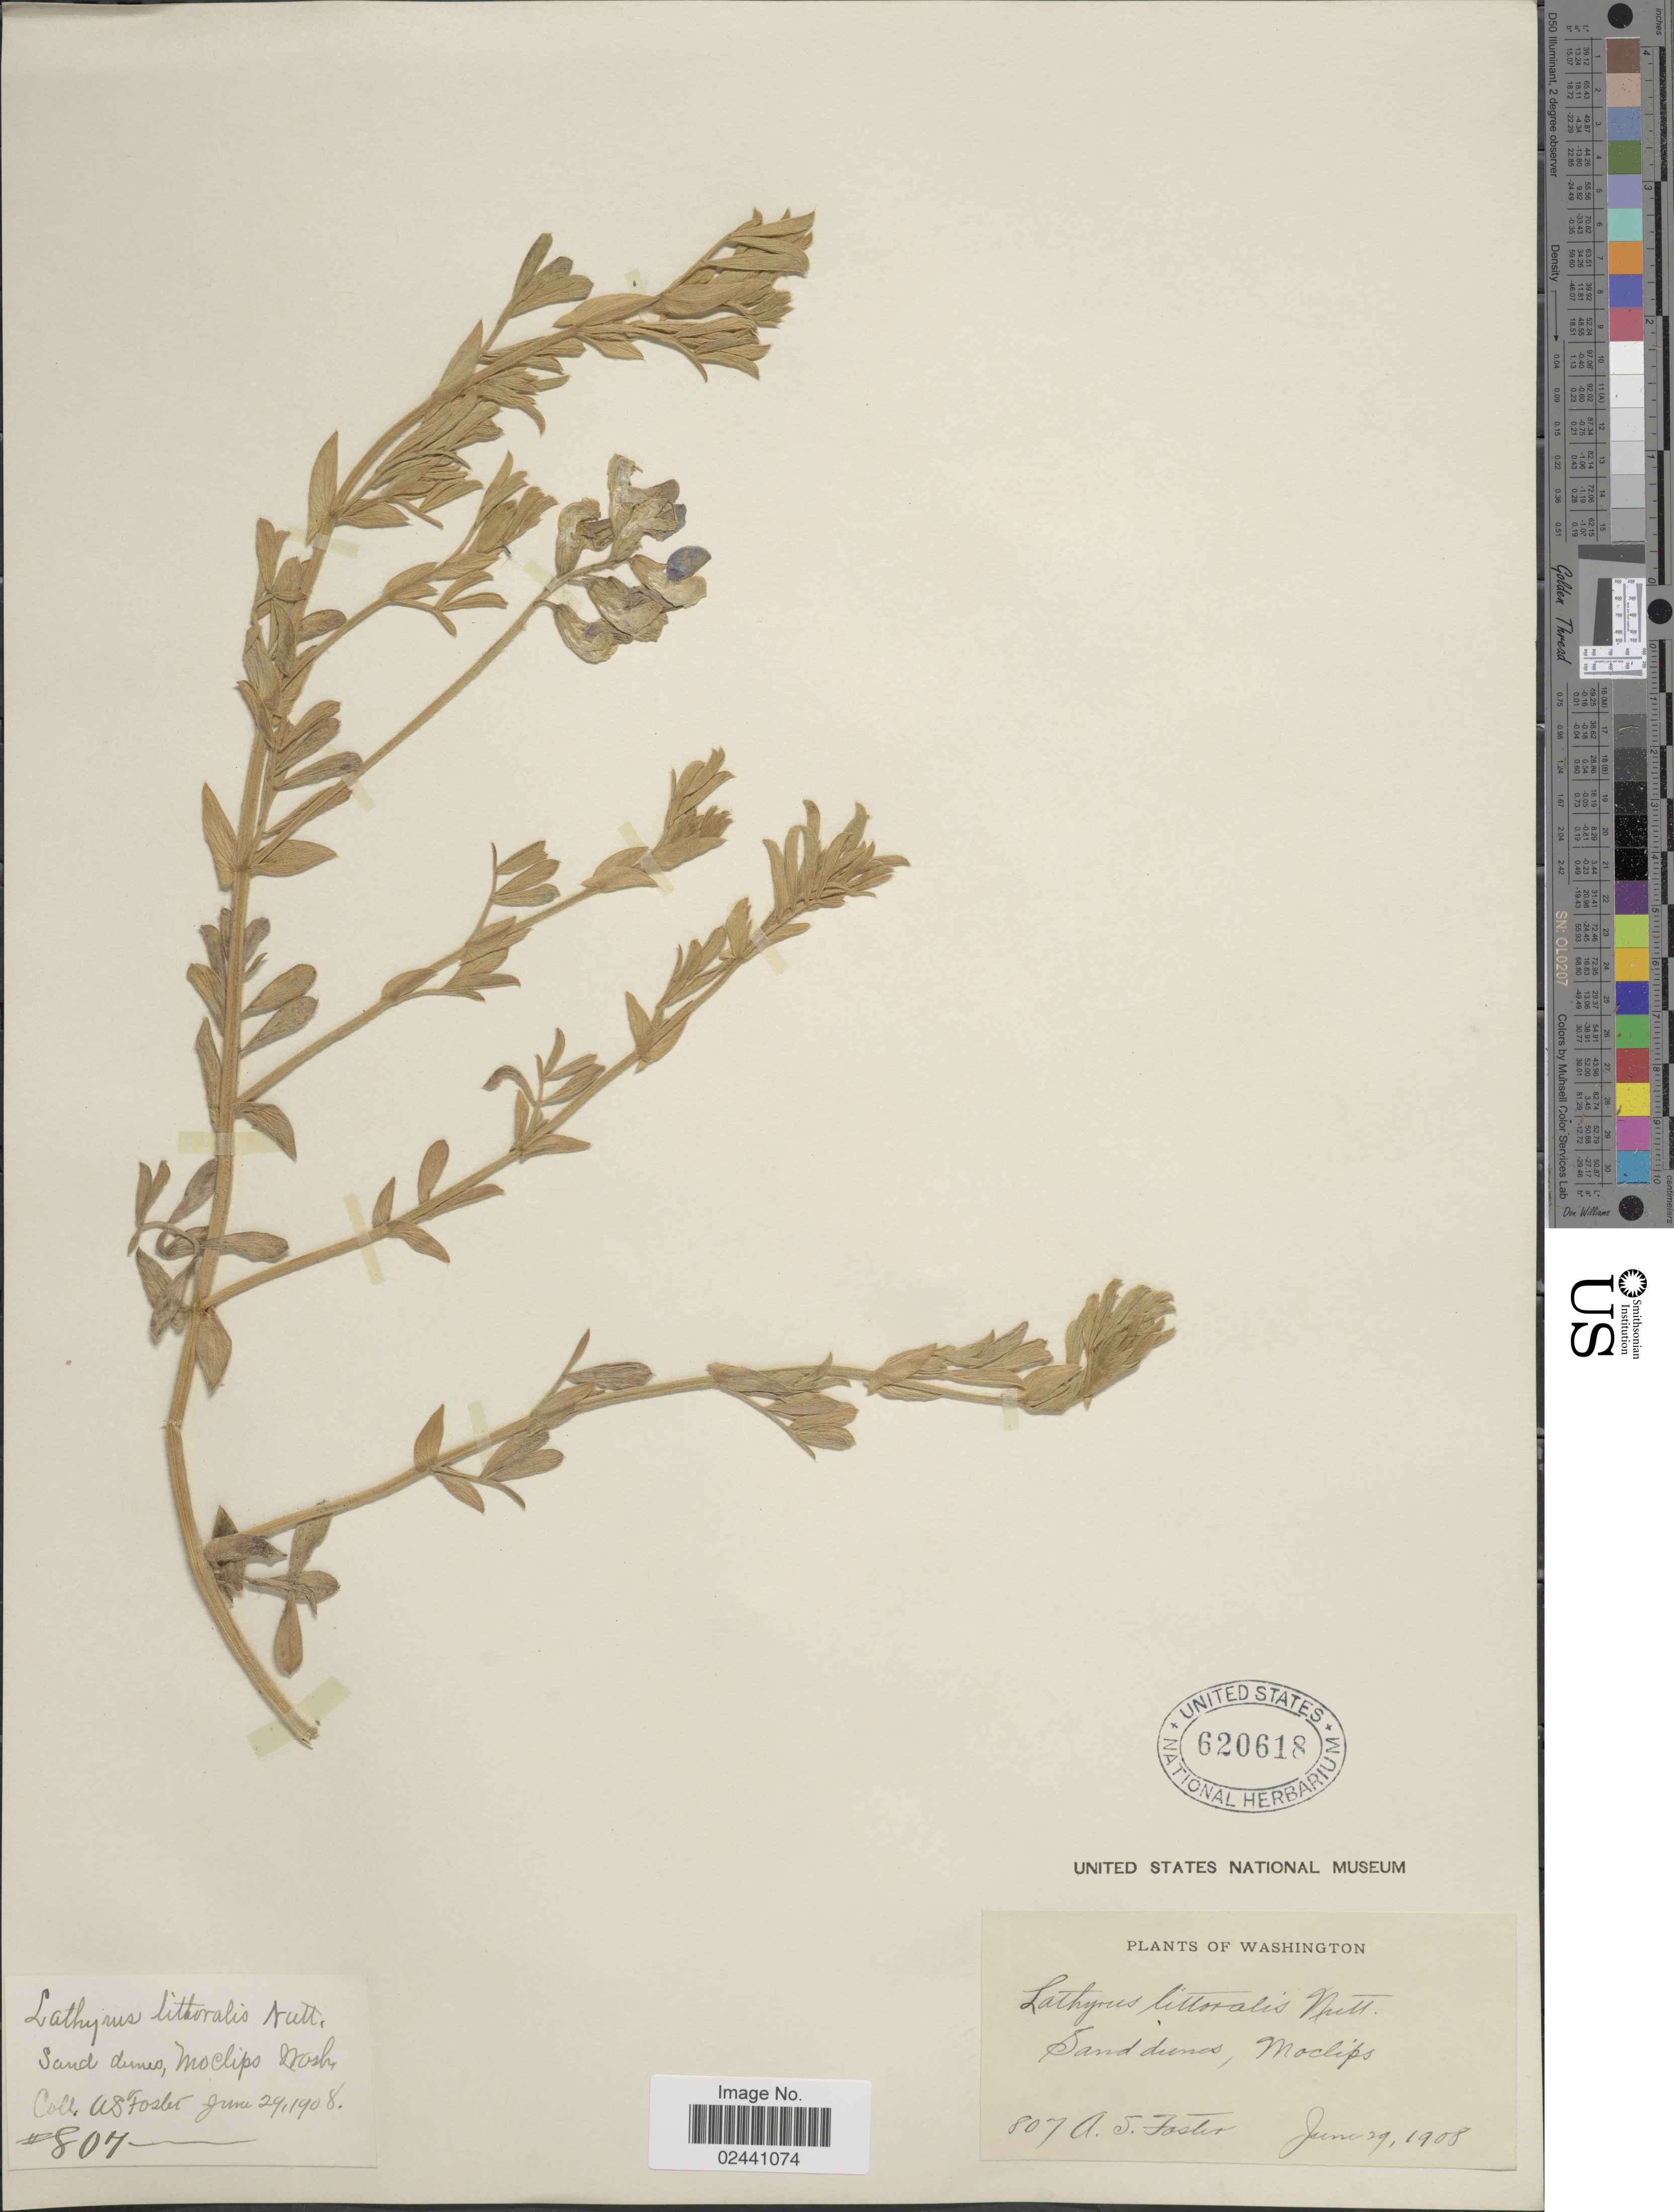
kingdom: Plantae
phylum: Tracheophyta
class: Magnoliopsida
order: Fabales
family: Fabaceae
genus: Lathyrus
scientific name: Lathyrus littoralis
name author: (Torr. & A. Gray) Walp.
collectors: A. S. Foster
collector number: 807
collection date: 1908-06-29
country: United States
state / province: Washington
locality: Sand dunes Moclips Wash.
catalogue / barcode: US 620618